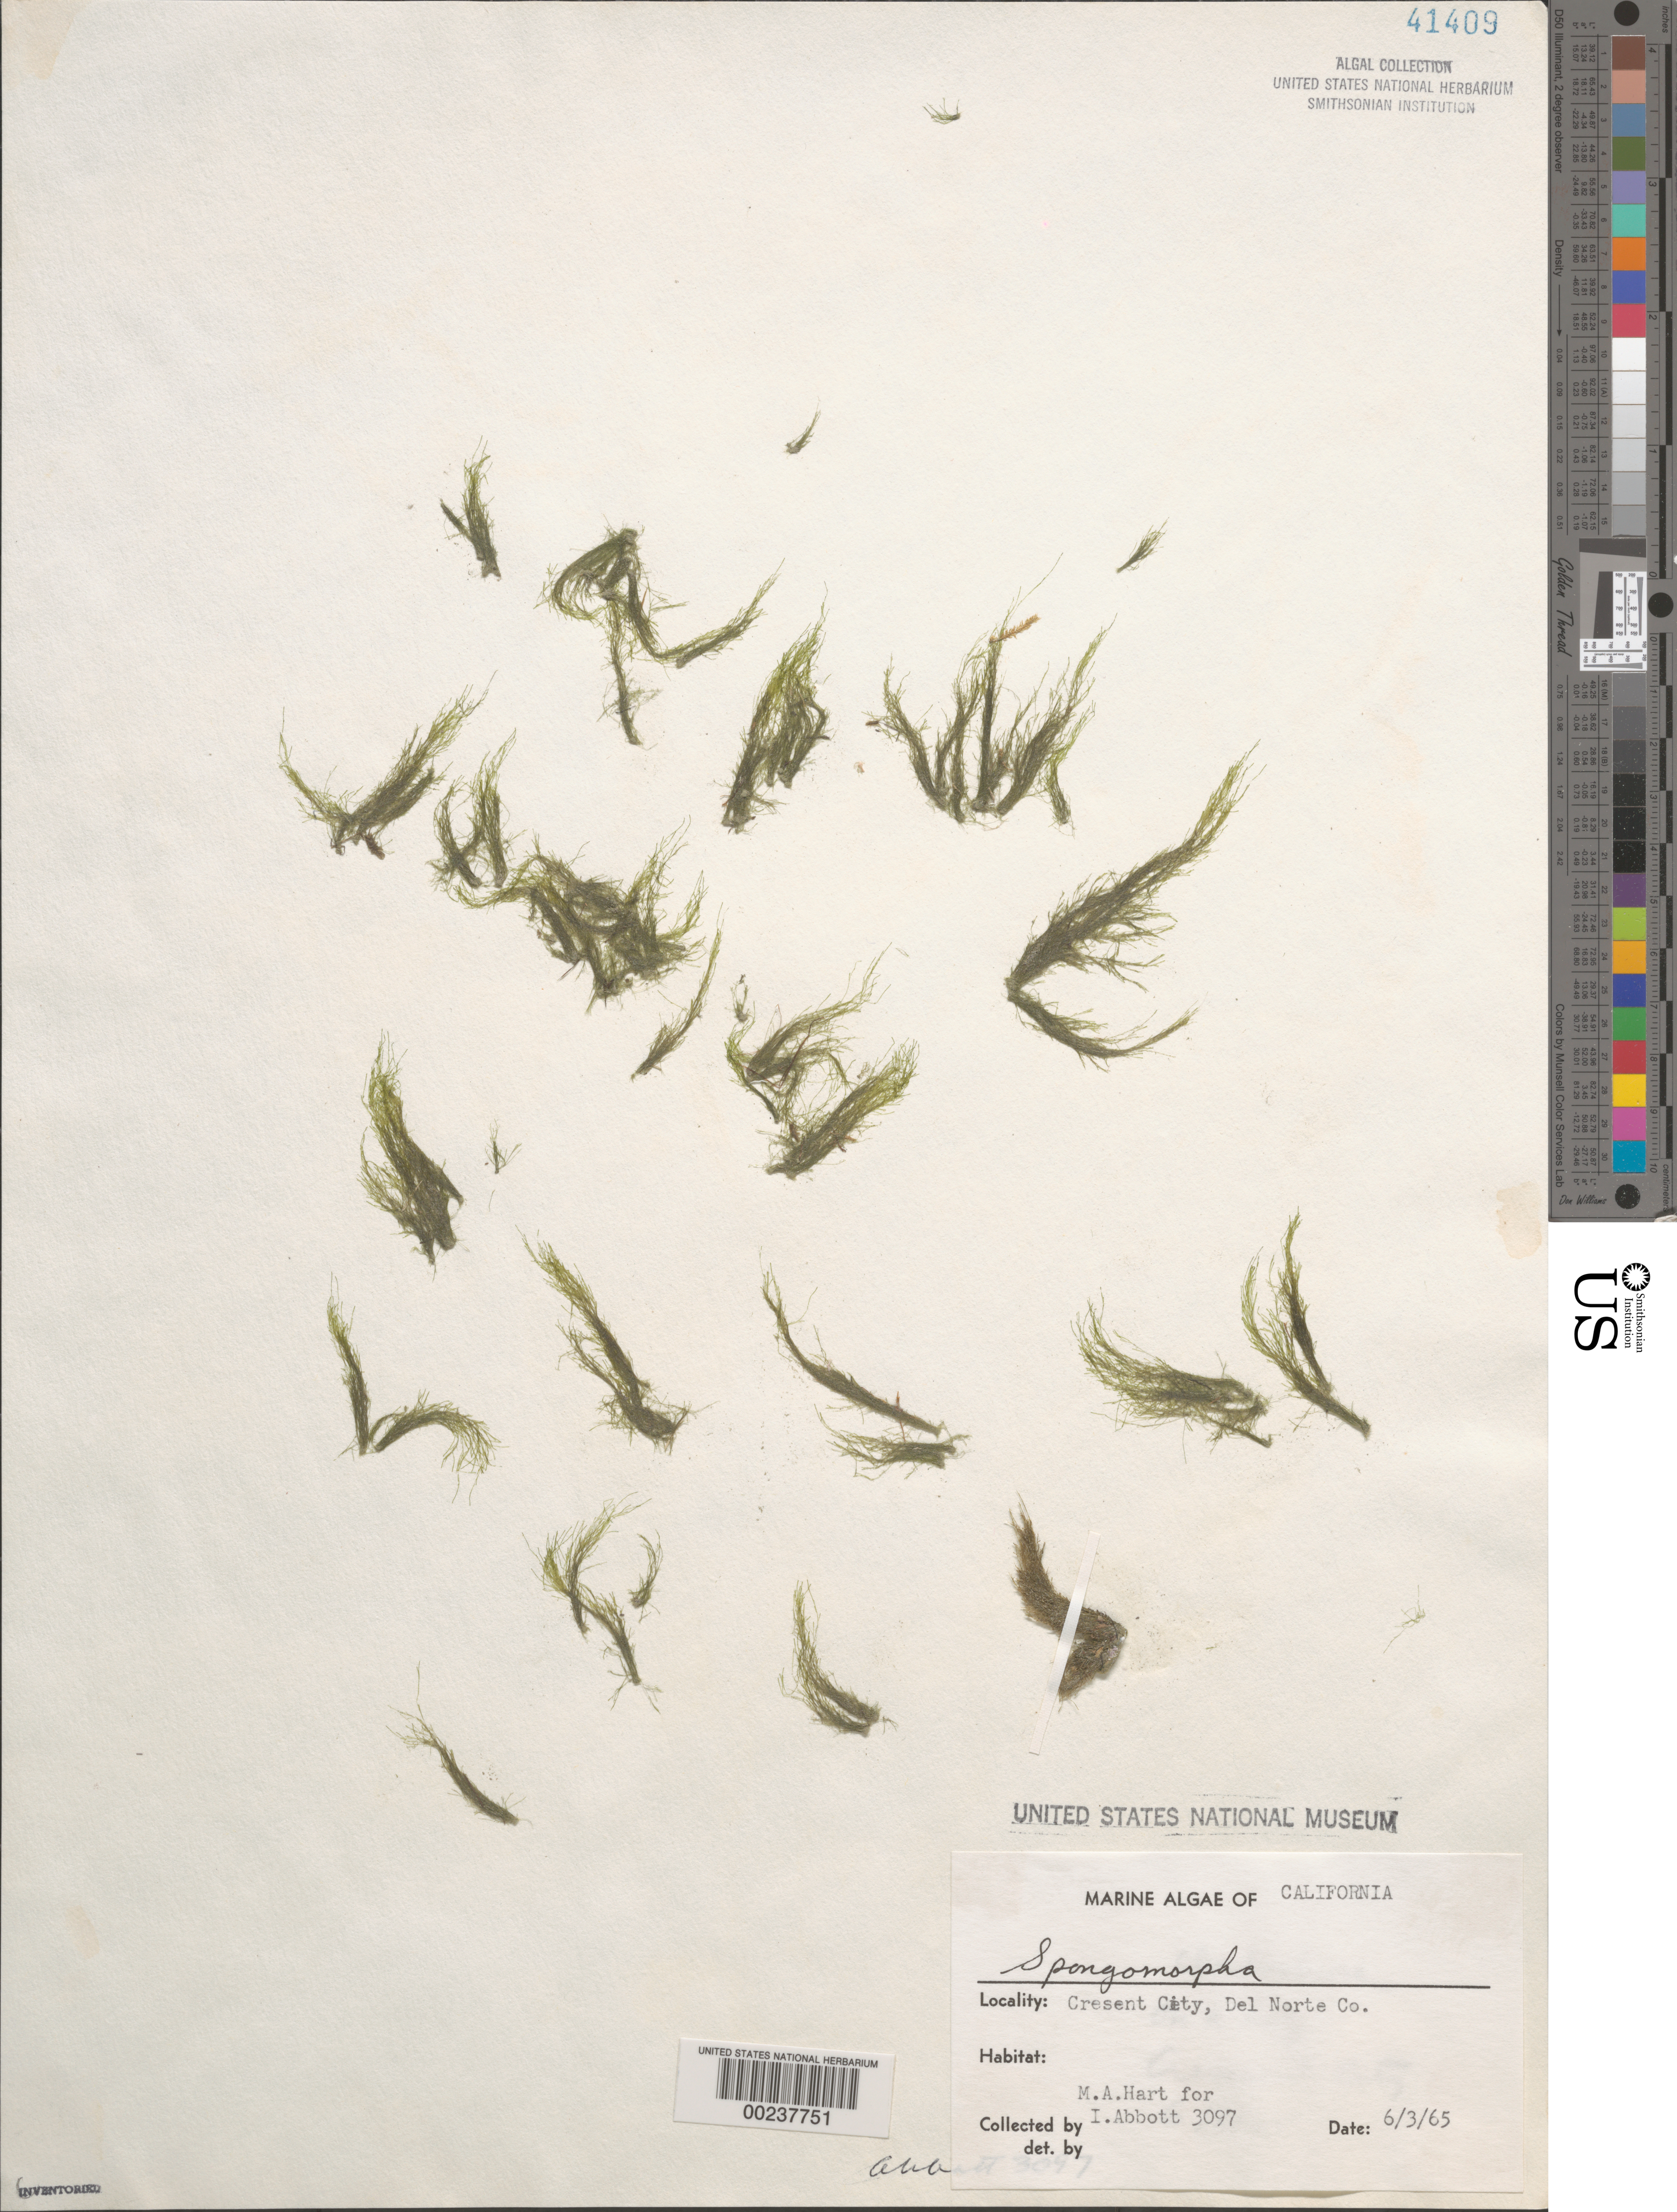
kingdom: Plantae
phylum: Chlorophyta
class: Ulvophyceae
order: Ulotrichales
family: Ulotrichaceae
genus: Spongomorpha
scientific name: Spongomorpha sp.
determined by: Abbott, Isabella A.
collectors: M. A. Hart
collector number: IAA 3097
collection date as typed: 03 Jun 1965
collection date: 1965-06-03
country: United States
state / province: California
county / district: Del Norte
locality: Crescent City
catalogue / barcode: US 41409